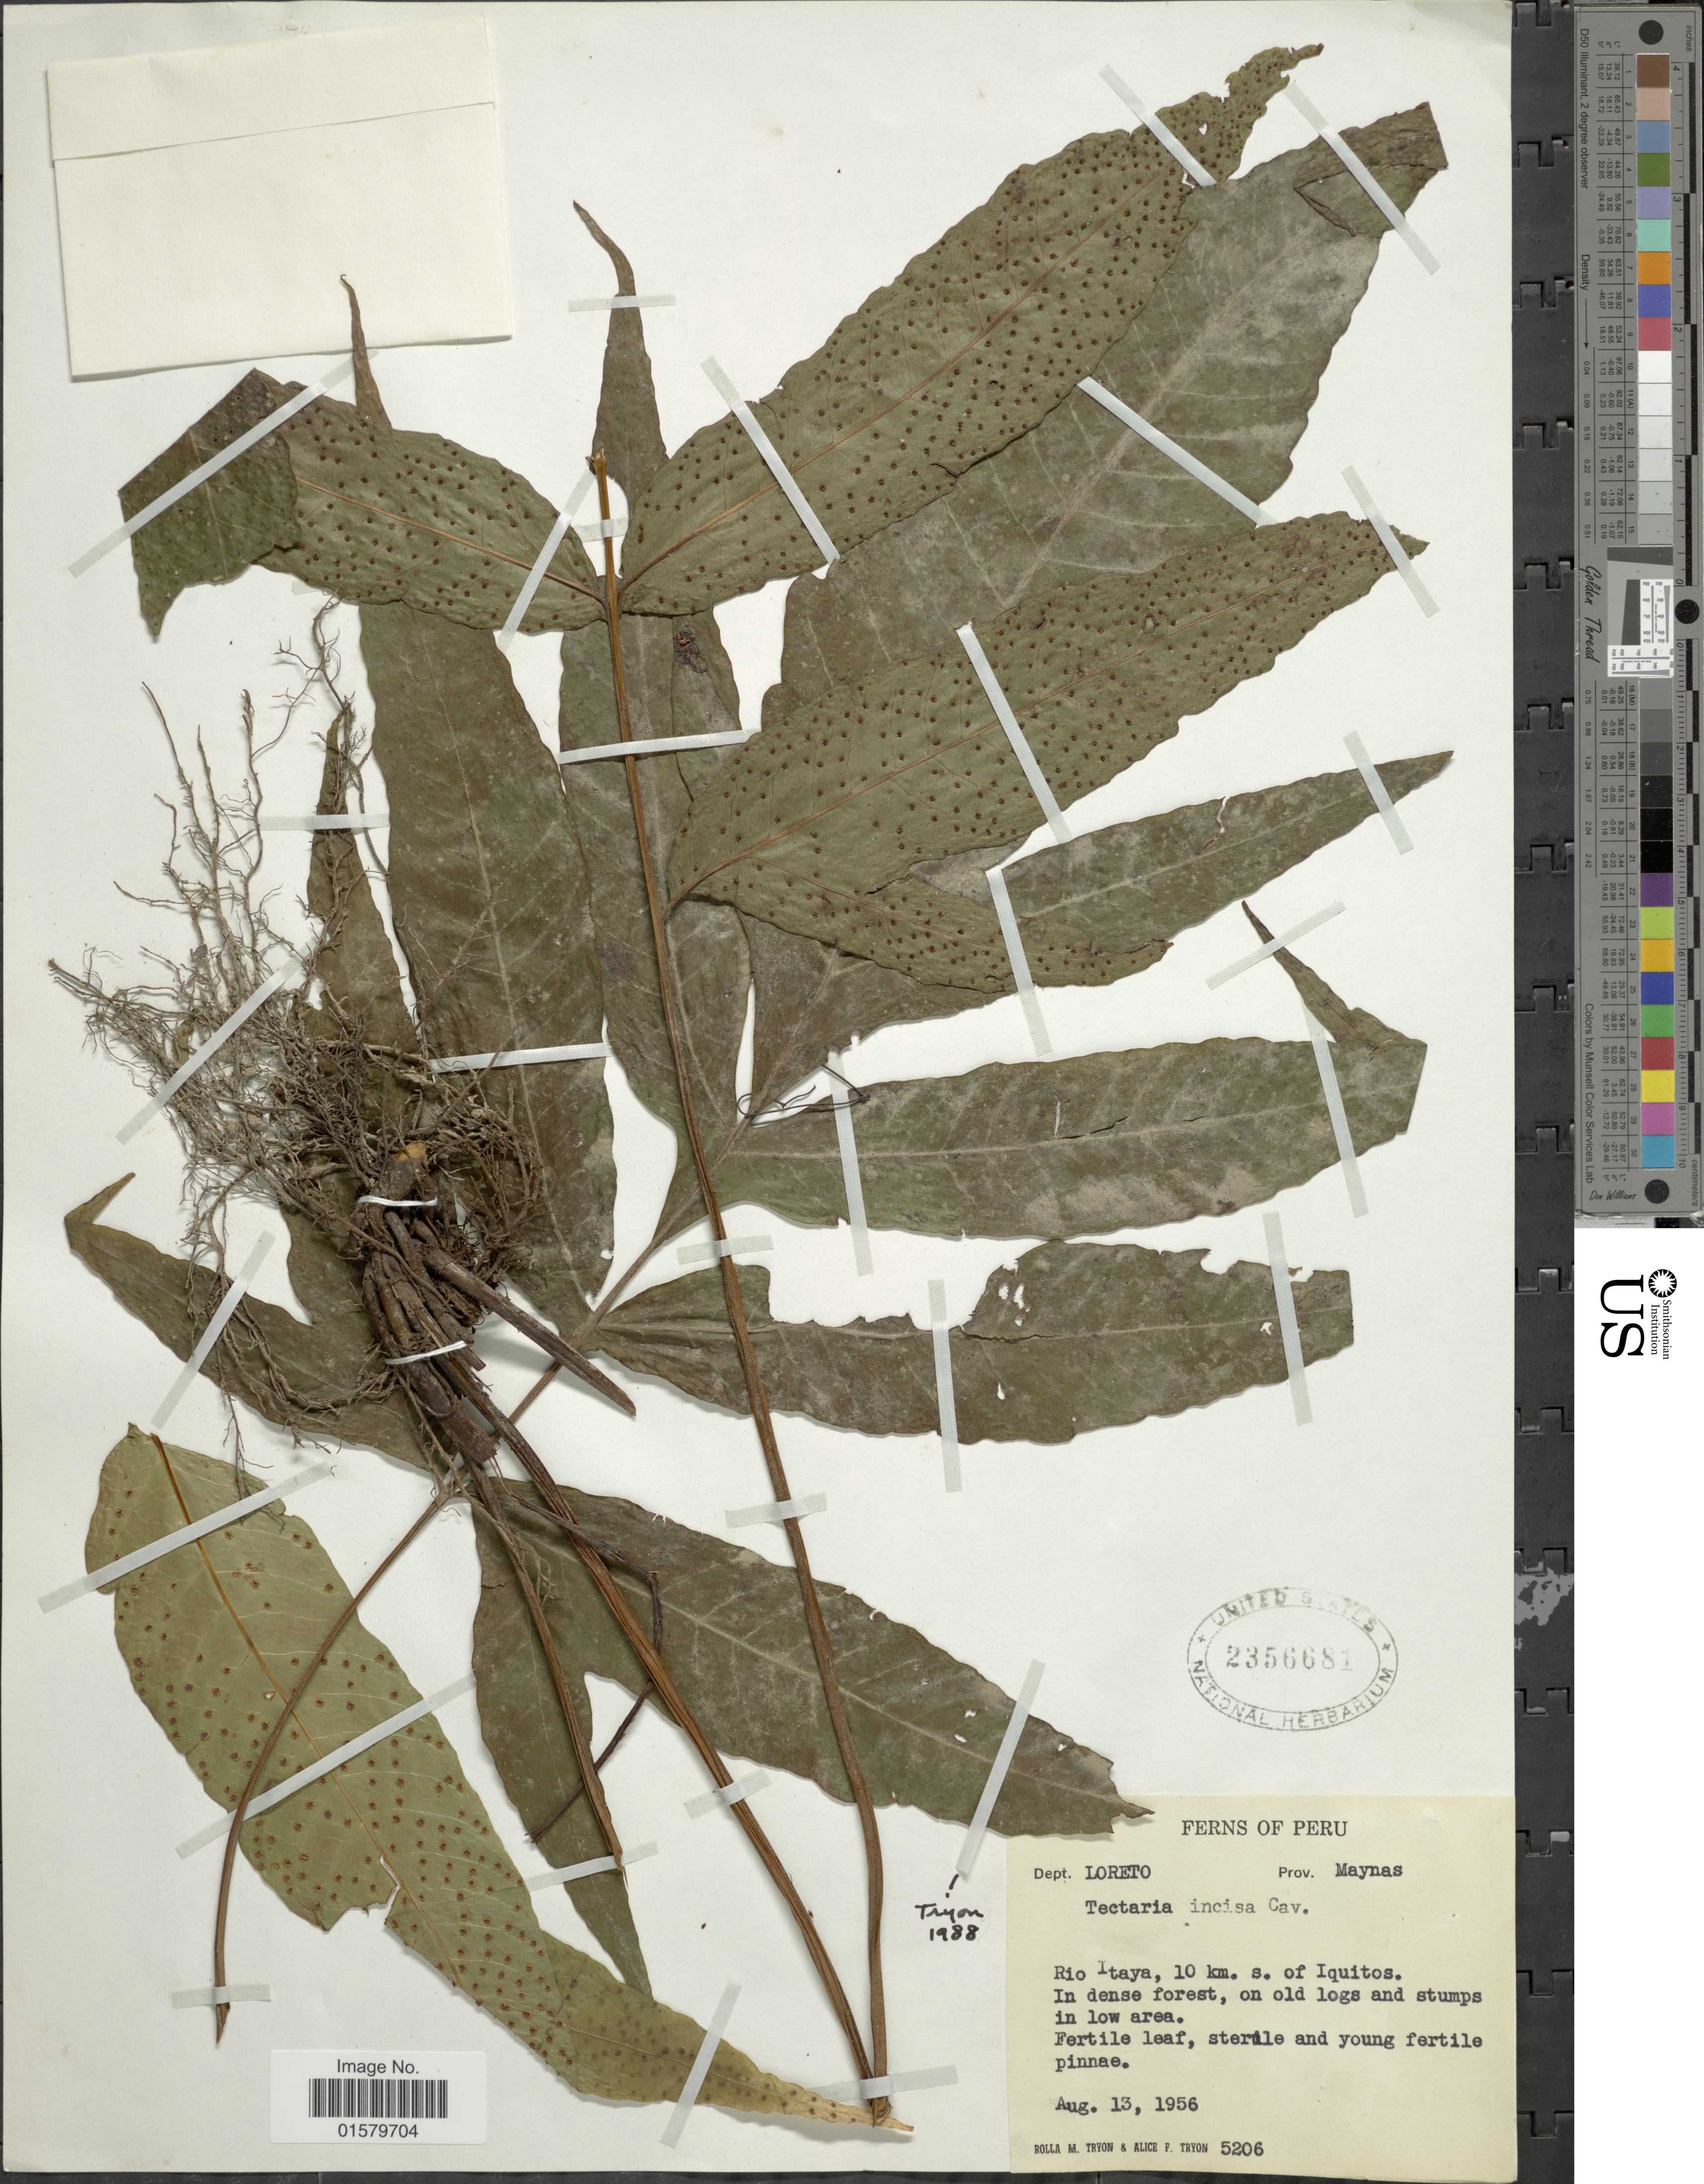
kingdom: Plantae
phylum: Tracheophyta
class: Polypodiopsida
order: Polypodiales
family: Tectariaceae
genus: Tectaria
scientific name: Tectaria incisa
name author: Cav.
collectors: R. M. Tryon & A. F. Tryon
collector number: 5206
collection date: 1956-08-13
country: Peru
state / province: Loreto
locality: Prov. Maynas, Rio Itaya, 10 km. s. of Iquitos. In dense forest, on old logs and stumps in low area. Fertile leaf, sterile and young fertile pinnae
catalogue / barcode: US 2356681